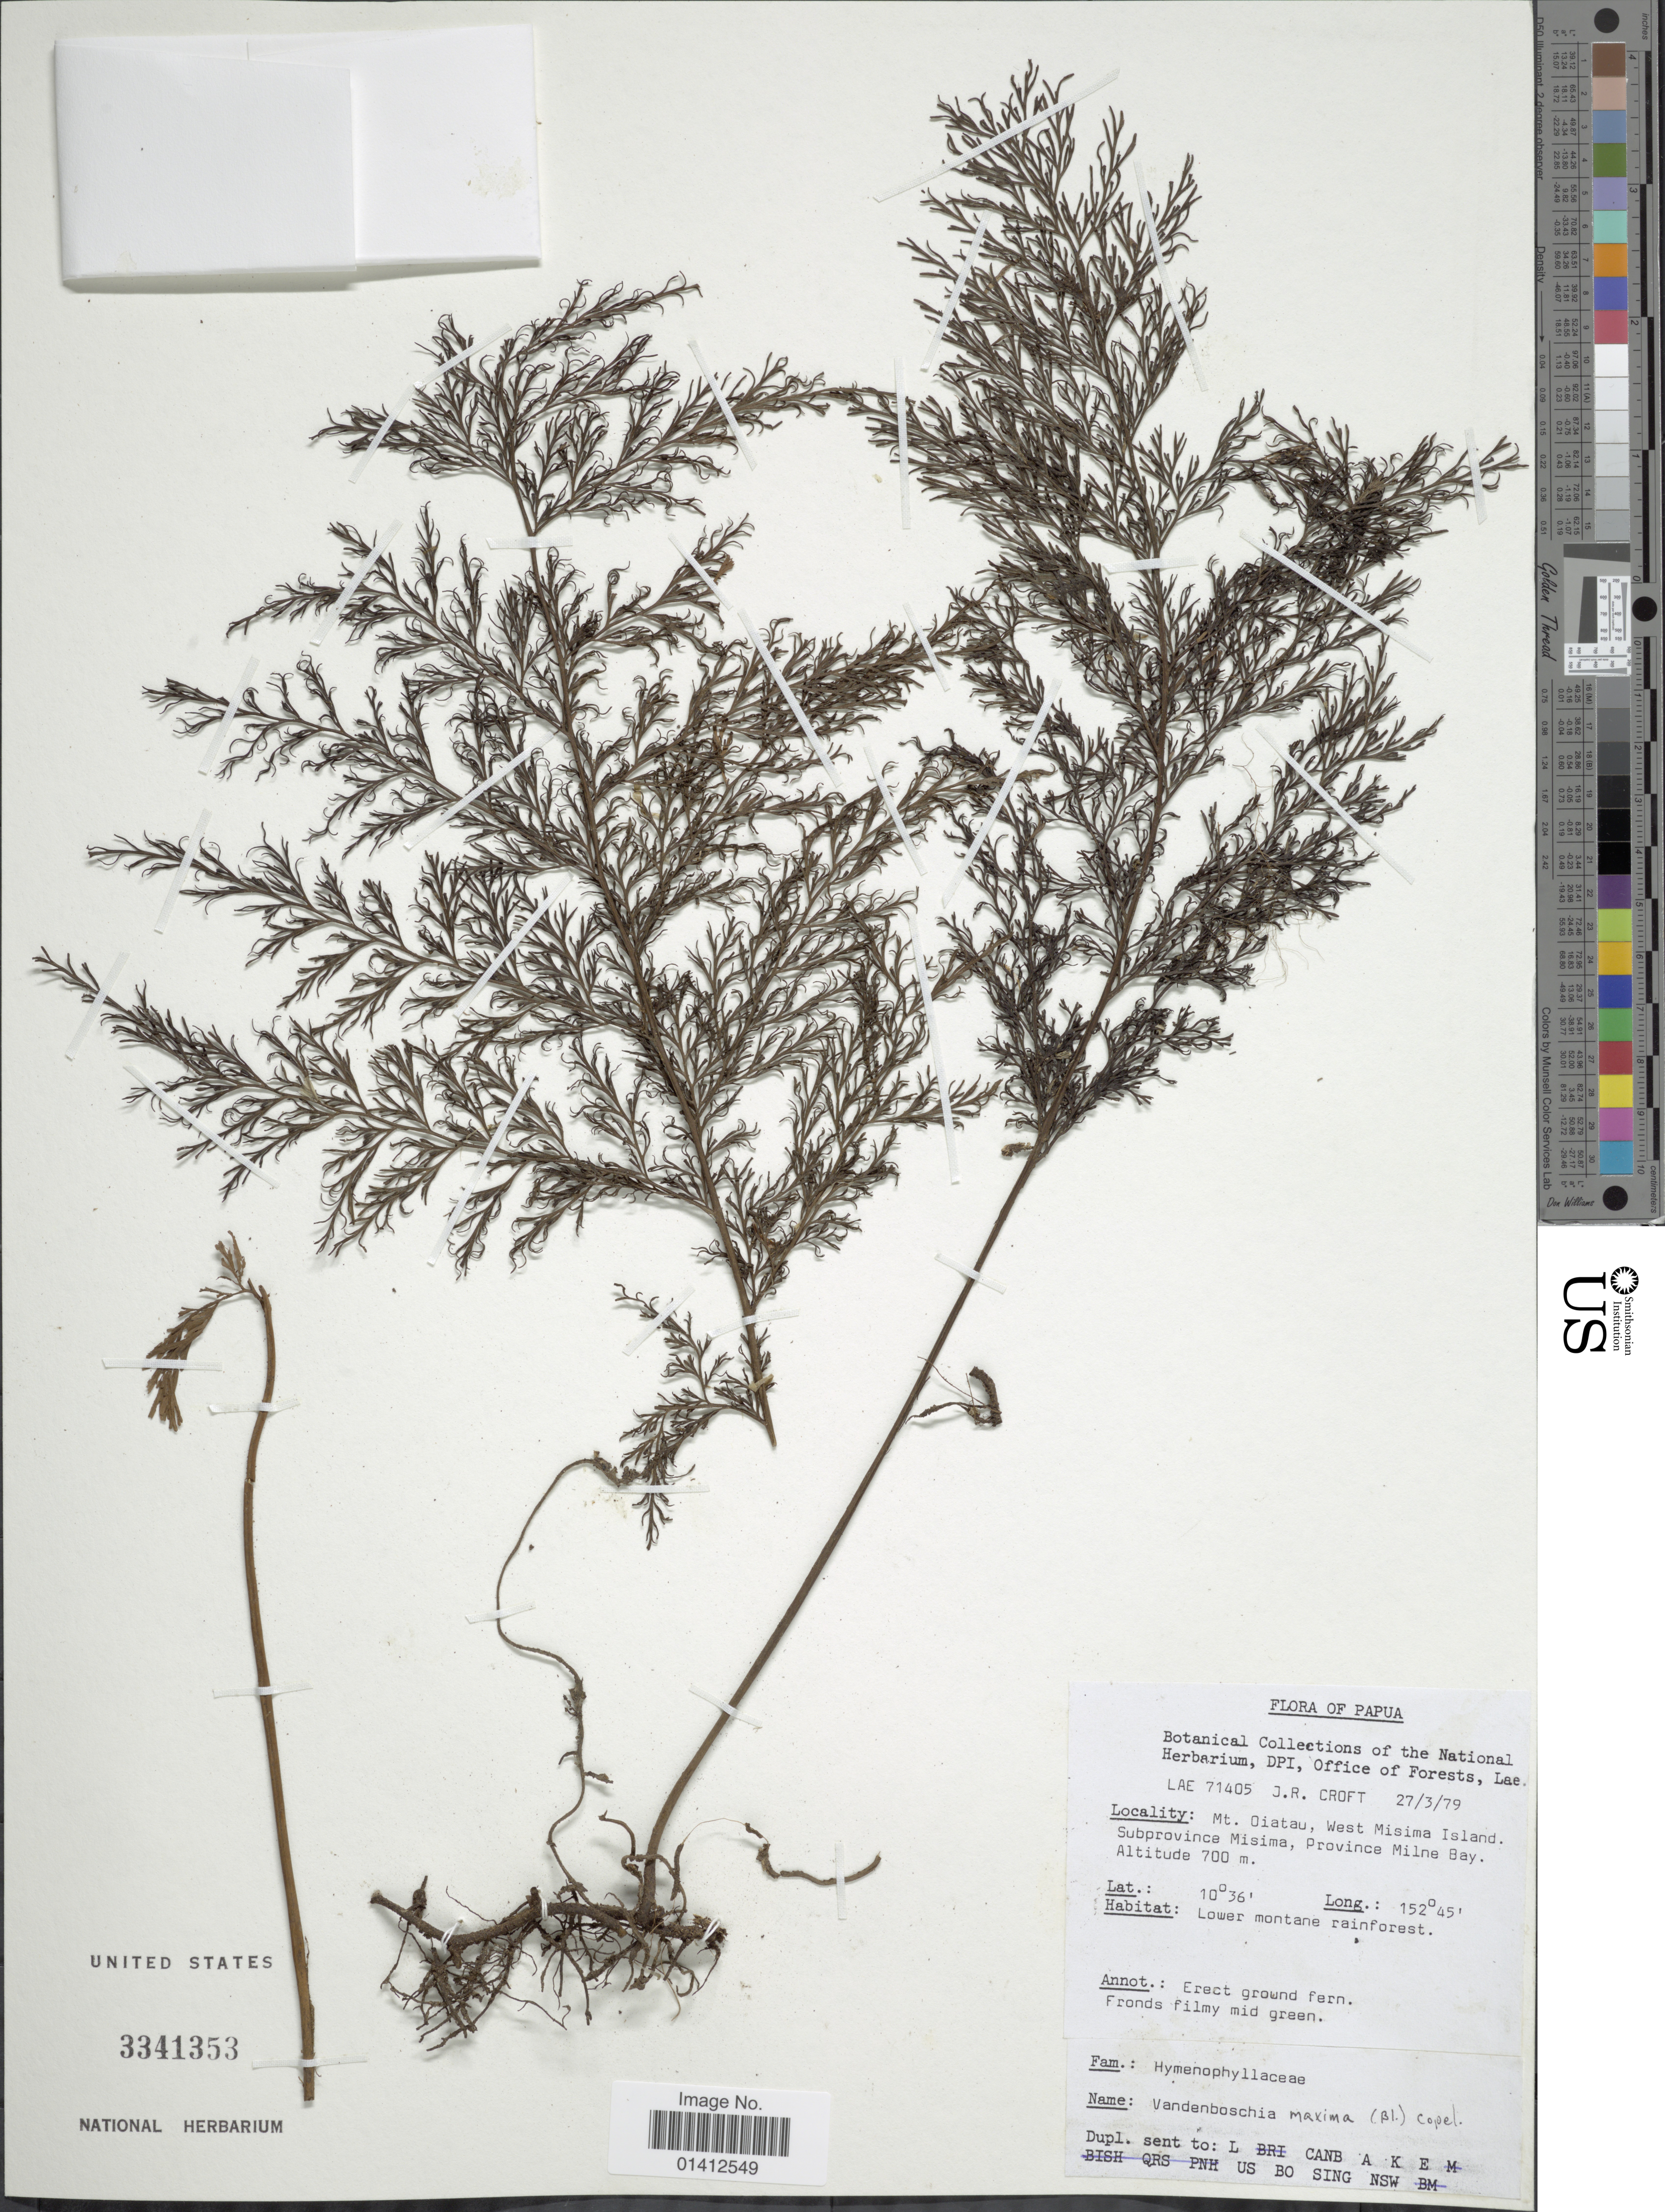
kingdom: Plantae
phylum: Tracheophyta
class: Polypodiopsida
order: Hymenophyllales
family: Hymenophyllaceae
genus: Vandenboschia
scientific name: Vandenboschia maxima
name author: (Blume) Copel.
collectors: J. R. Croft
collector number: LAE 71405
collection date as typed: Transcribed d/m/y: 27/3/79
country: Papua New Guinea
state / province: Milne Bay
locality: Mt Oiatau, West Misima Island. Subprovince Misima, Province Milne Bay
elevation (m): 700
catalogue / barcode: US 3341353